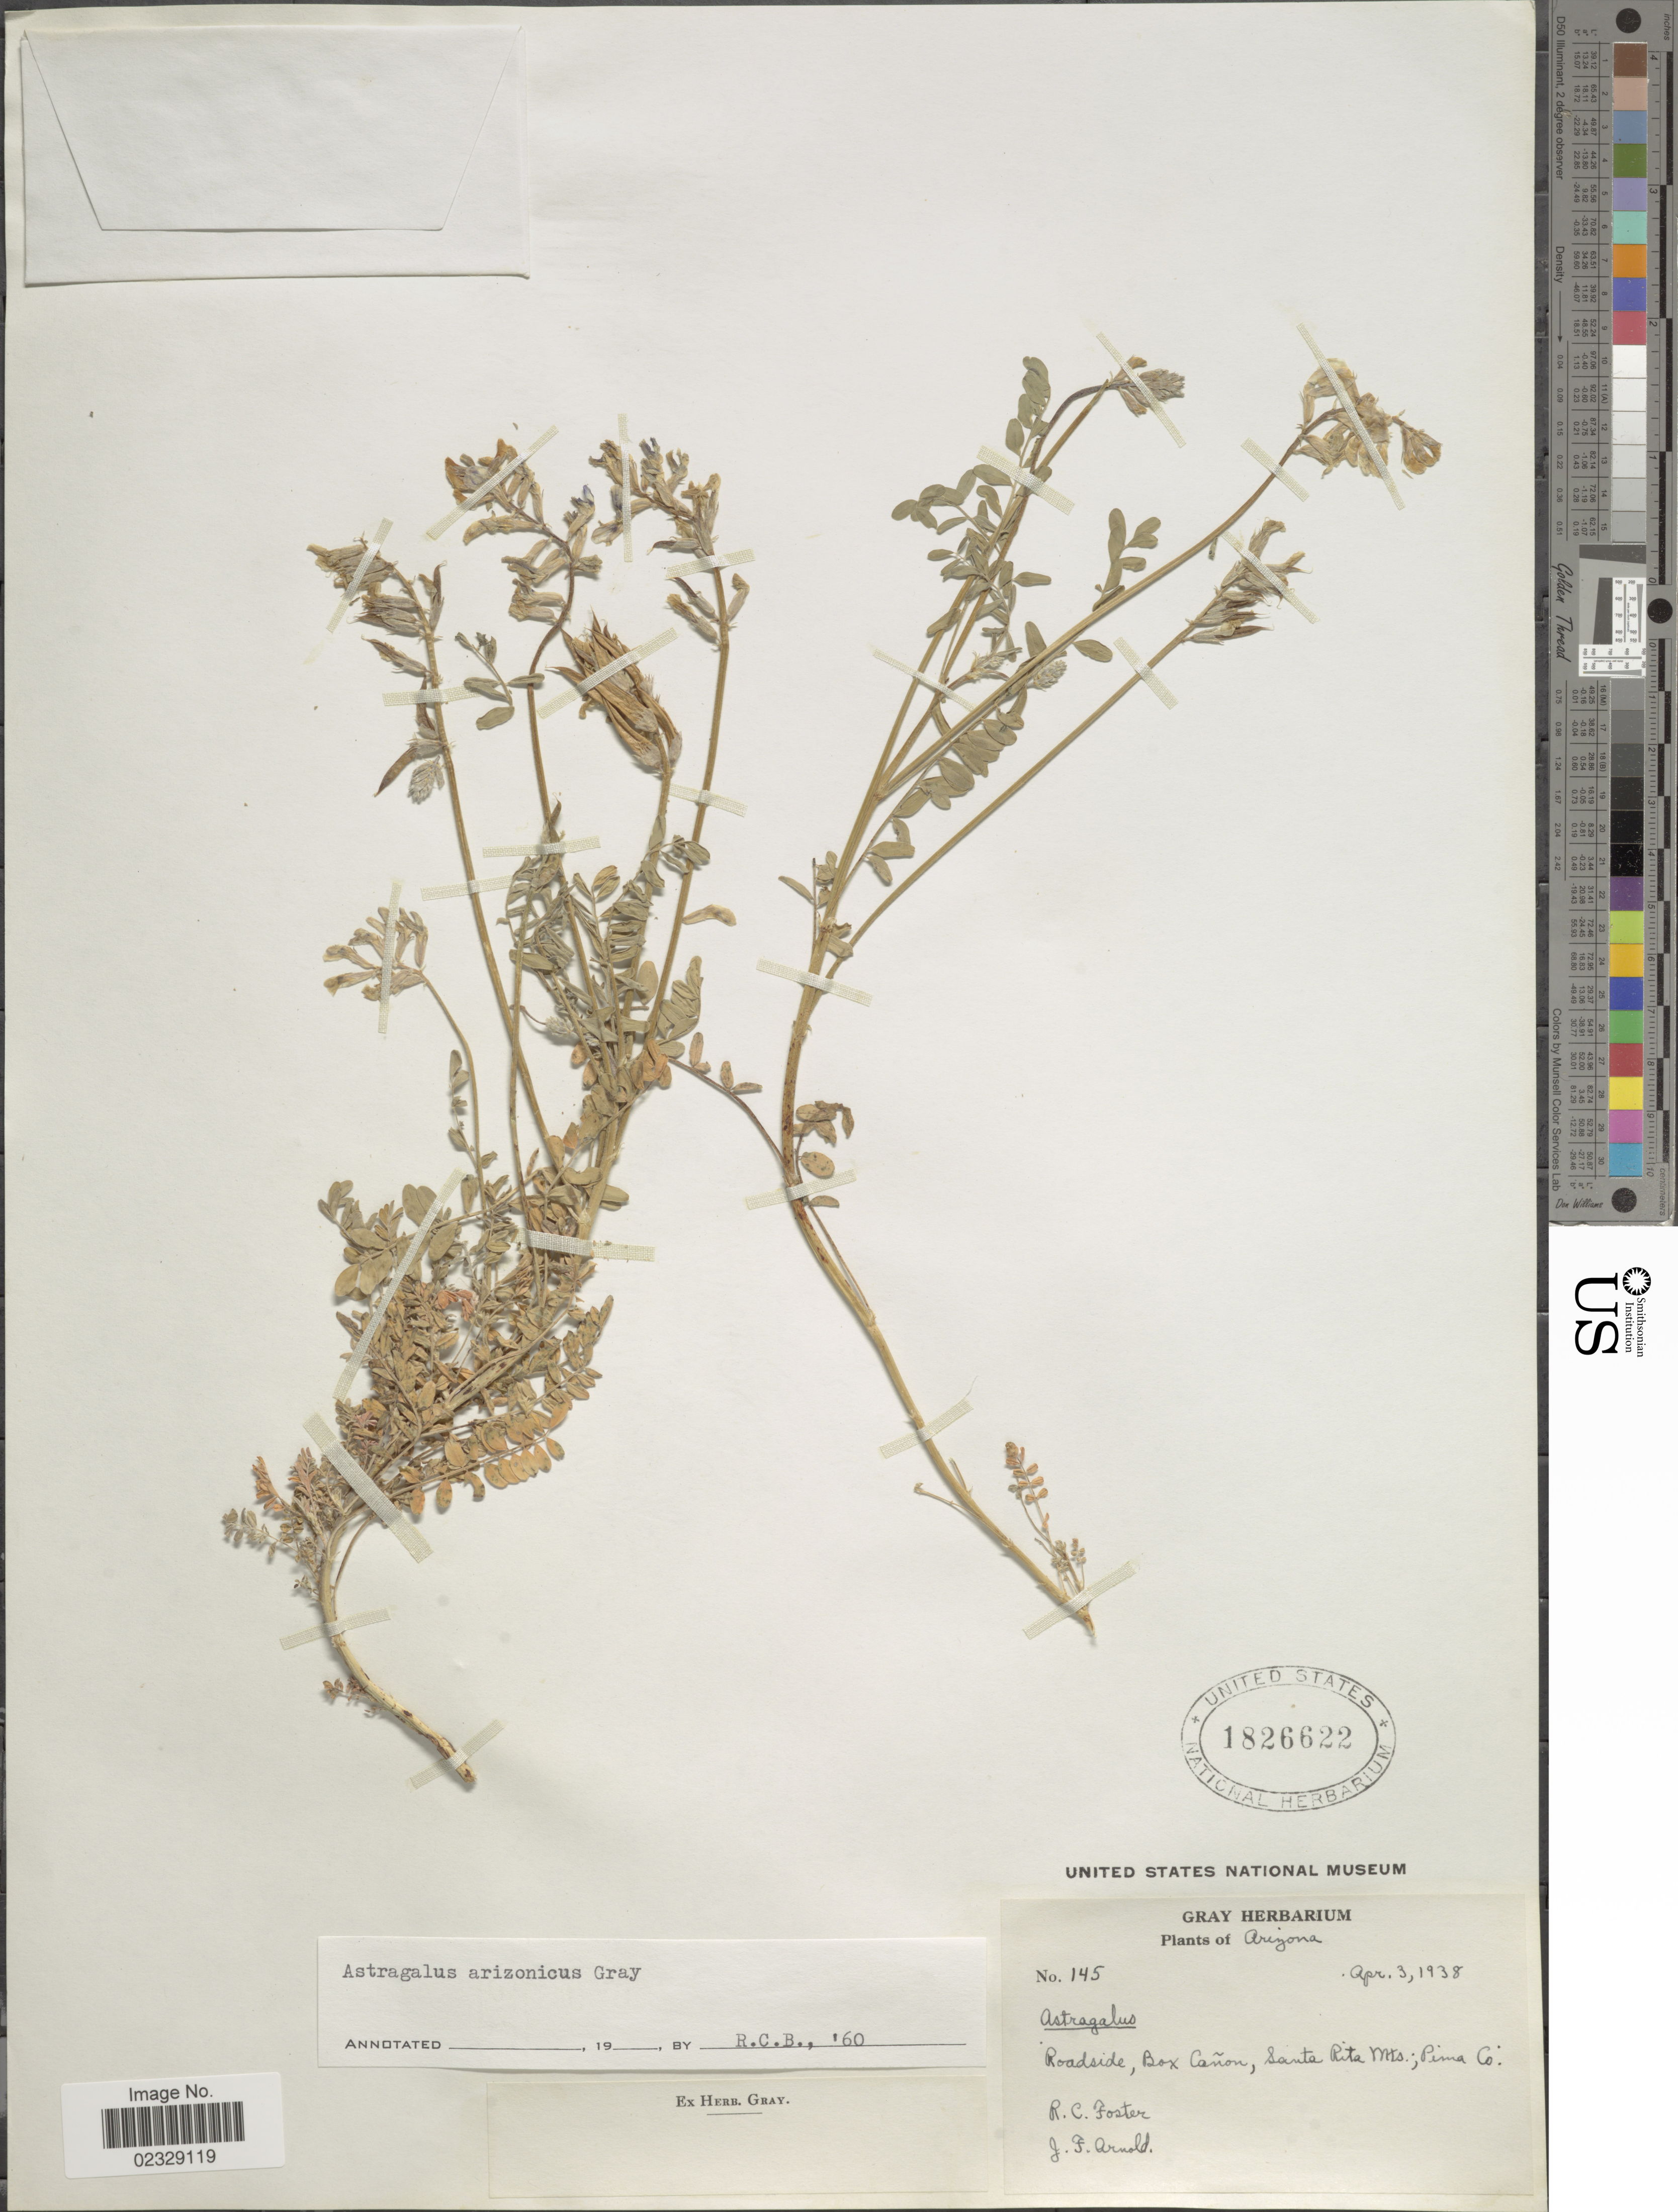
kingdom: Plantae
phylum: Tracheophyta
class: Magnoliopsida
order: Fabales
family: Fabaceae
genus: Astragalus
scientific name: Astragalus arizonicus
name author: A. Gray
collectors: R. C. Foster & J. F. Arnold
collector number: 145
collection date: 1938-04-03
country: United States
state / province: Arizona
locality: Roadside, Box Canon, Santa Rita Mts, Pima Co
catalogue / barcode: US 1826622